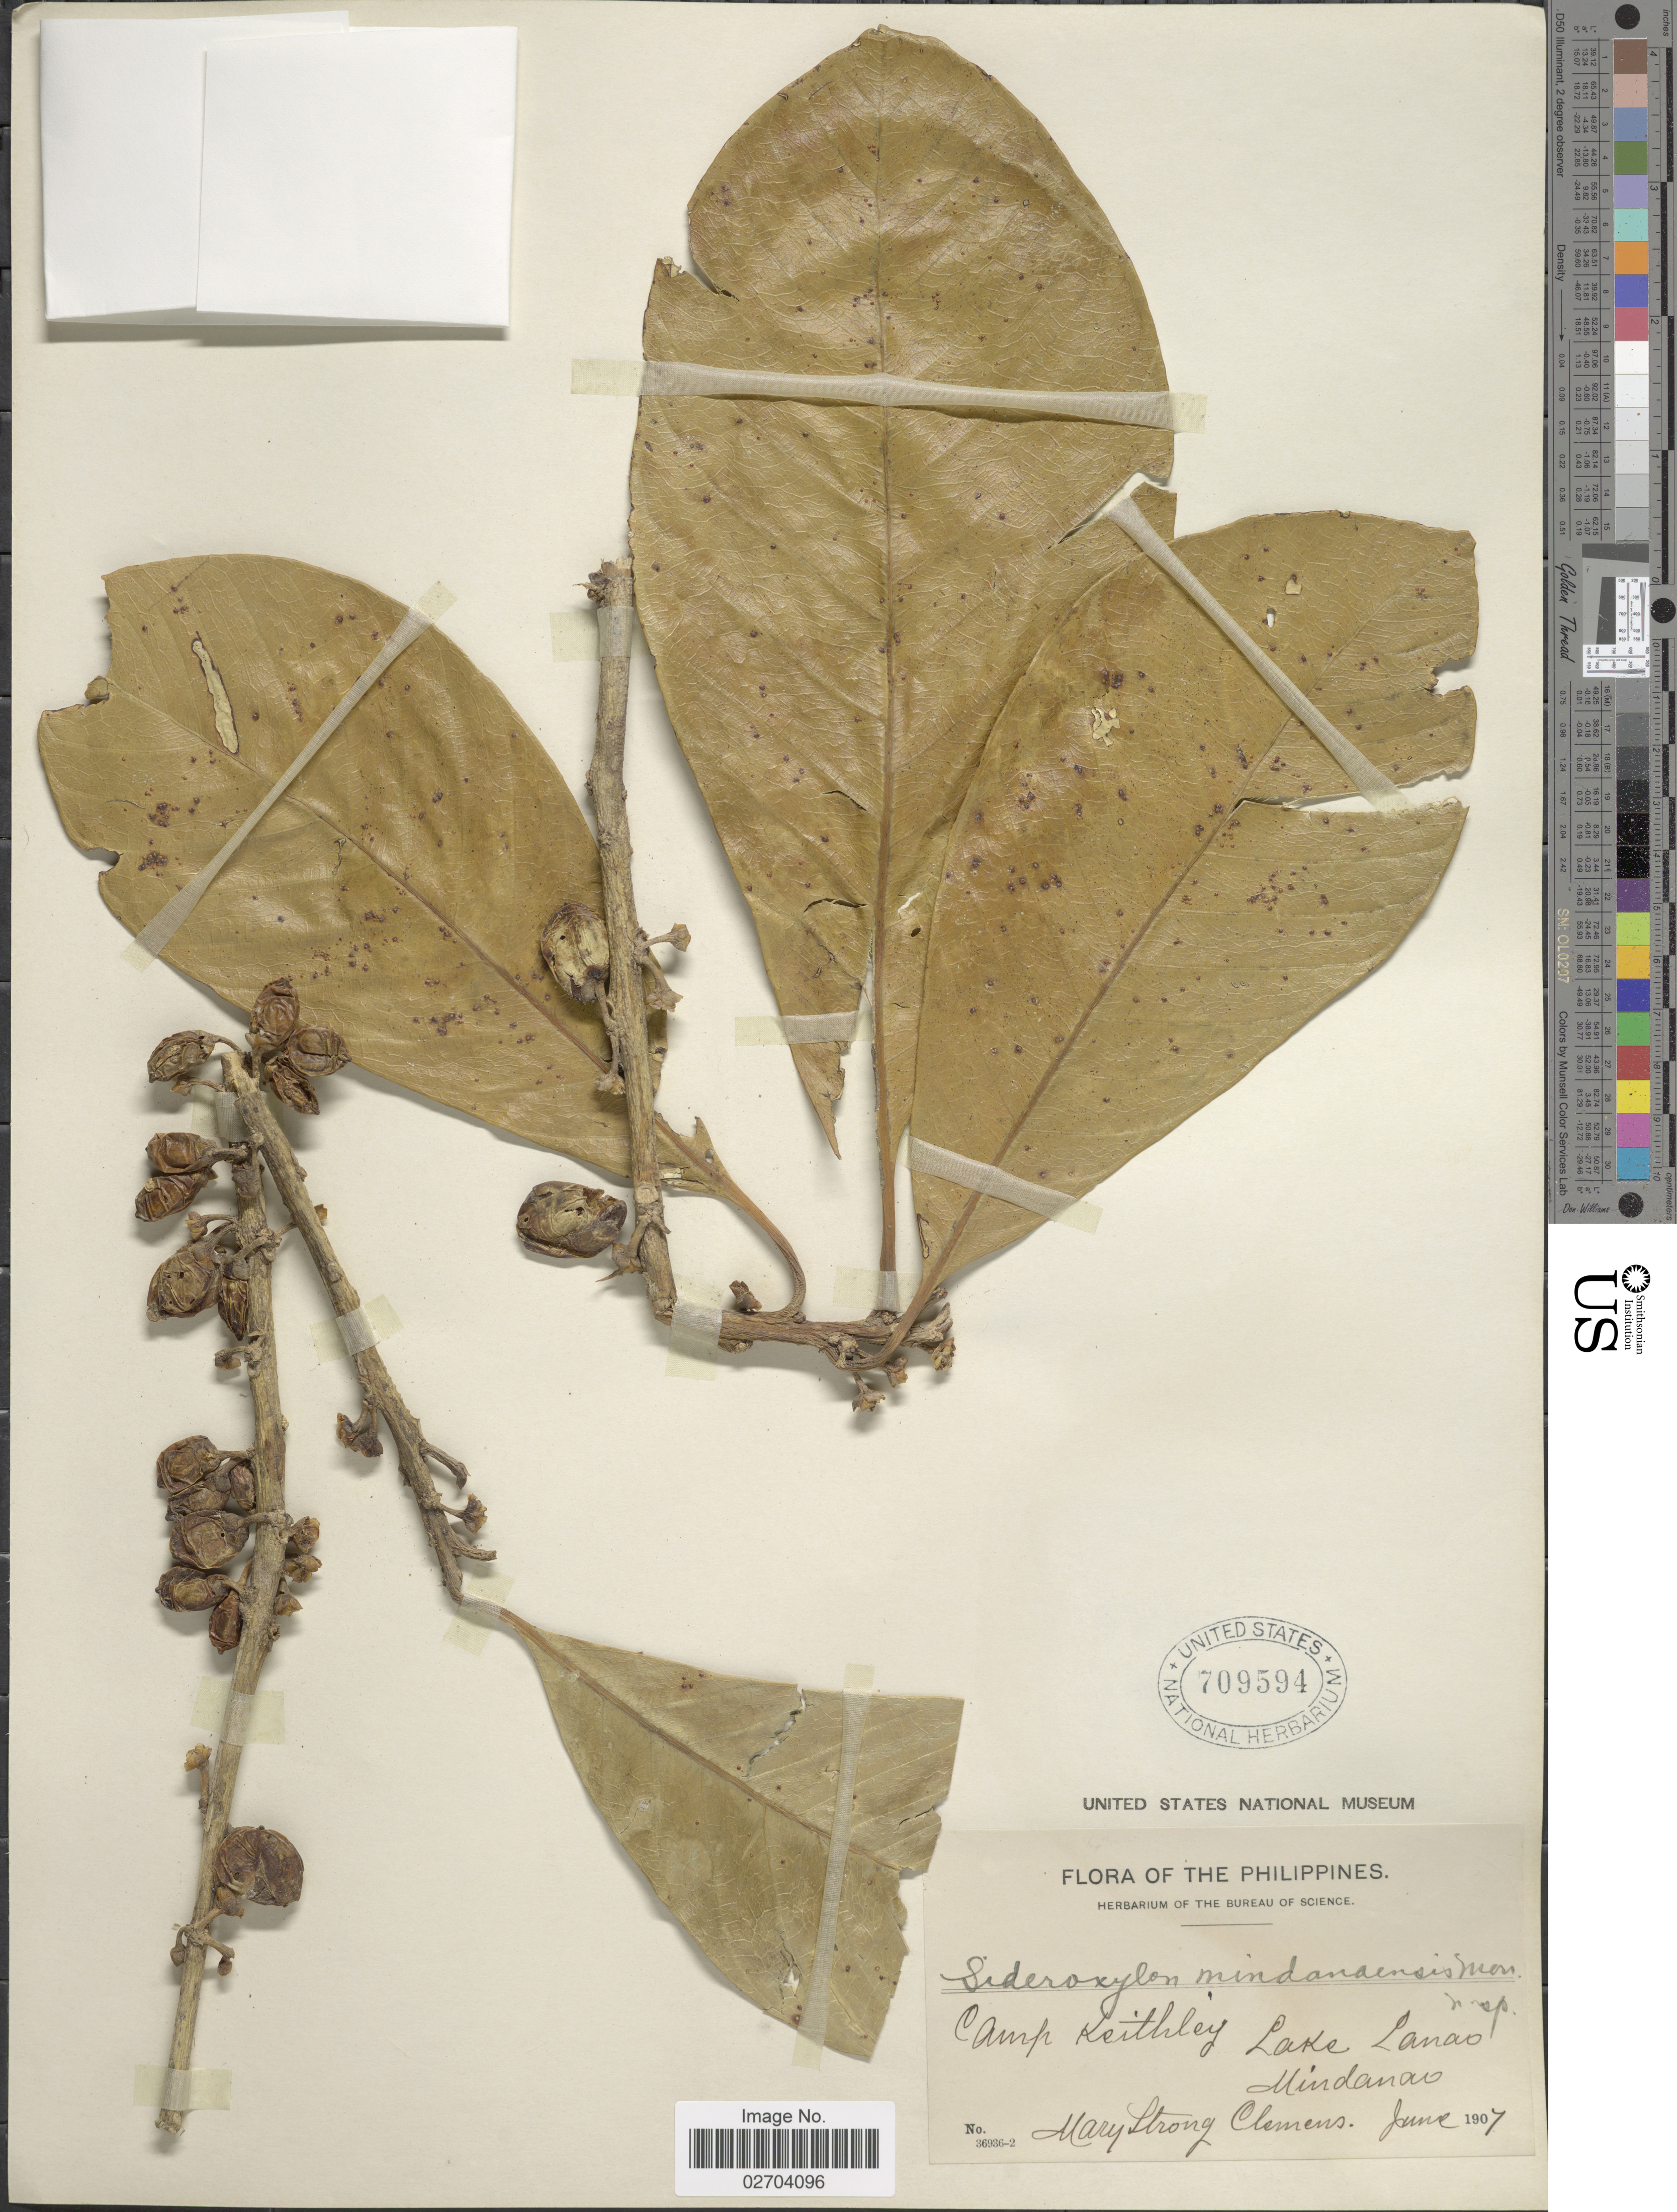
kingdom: Plantae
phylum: Tracheophyta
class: Magnoliopsida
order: Ericales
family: Sapotaceae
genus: Sideroxylon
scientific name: Sideroxylon mindanaense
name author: Merr. ex H.J. Lam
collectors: M. S. Clemens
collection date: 1907-06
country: Philippines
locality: Camp Keithley, Lake Lanao, Mindanao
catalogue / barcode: US 709594